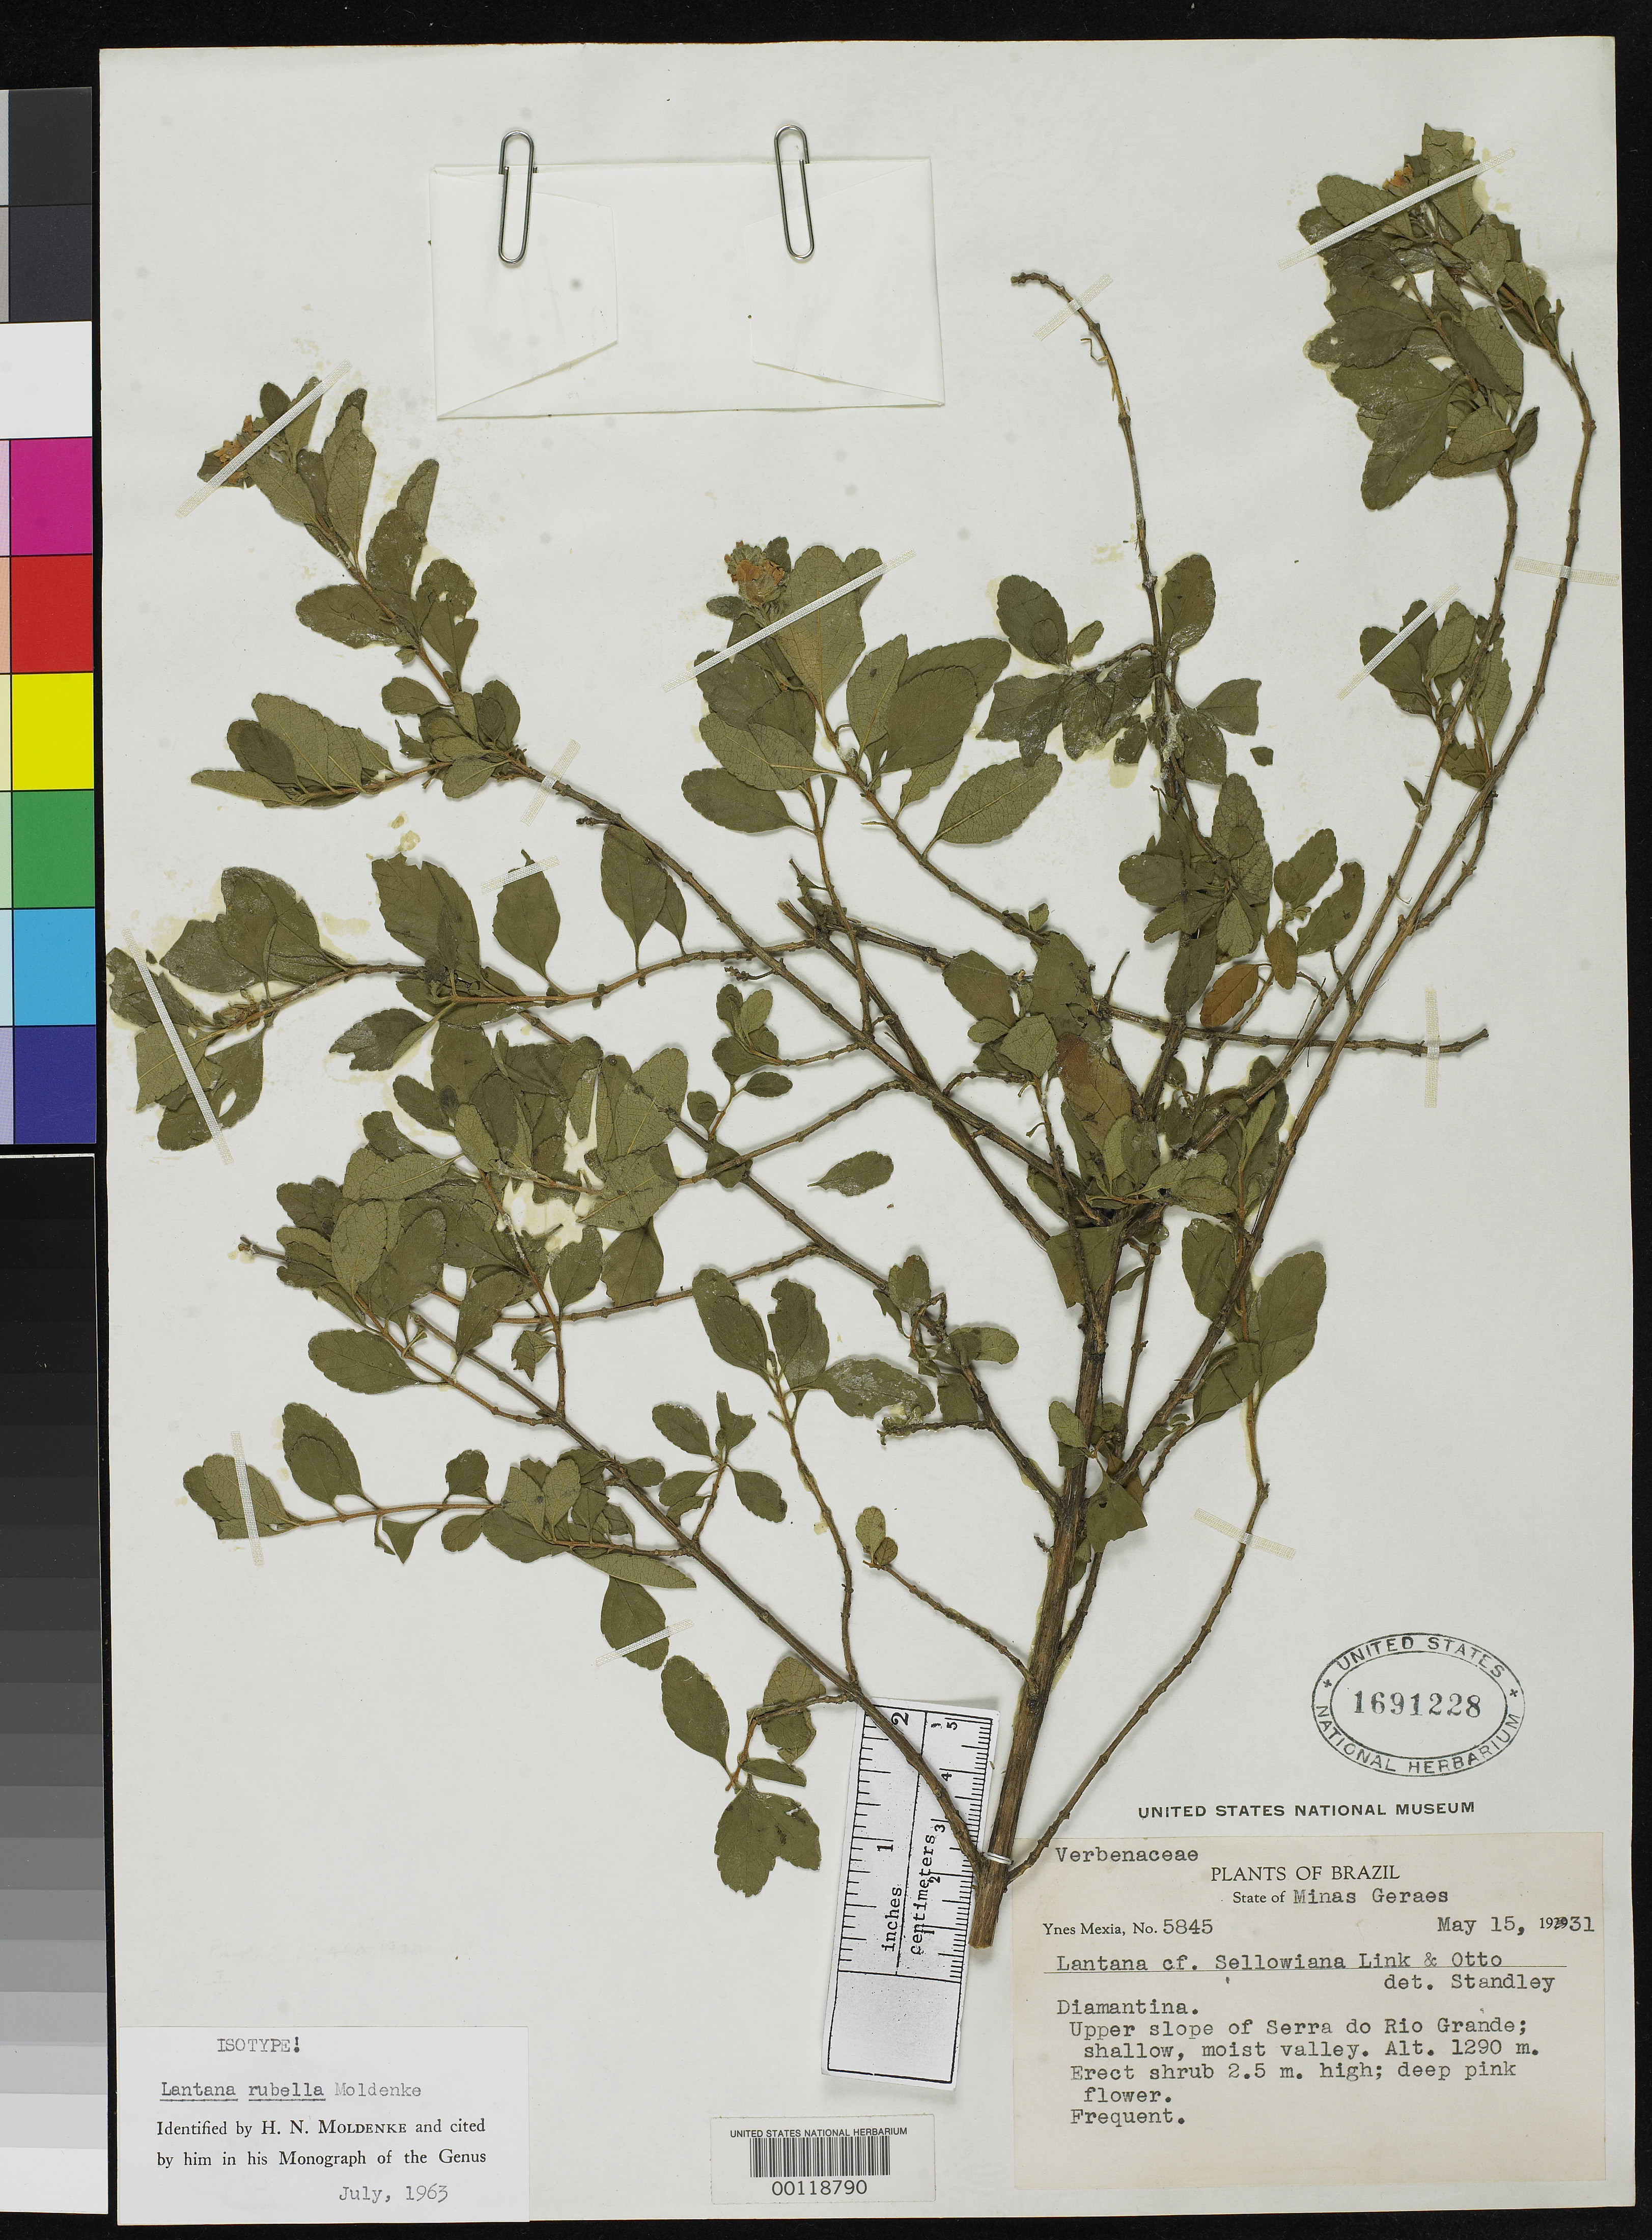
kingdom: Plantae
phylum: Tracheophyta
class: Magnoliopsida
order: Lamiales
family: Verbenaceae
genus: Lantana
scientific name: Lantana rubella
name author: Moldenke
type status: Isotype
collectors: Y. Mexia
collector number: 5845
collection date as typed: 15 May 1931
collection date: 1931-05-15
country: Brazil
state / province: Minas Gerais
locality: Diamantina, upper slope of Serra do Rio Grande.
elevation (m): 1290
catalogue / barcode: US 1691228